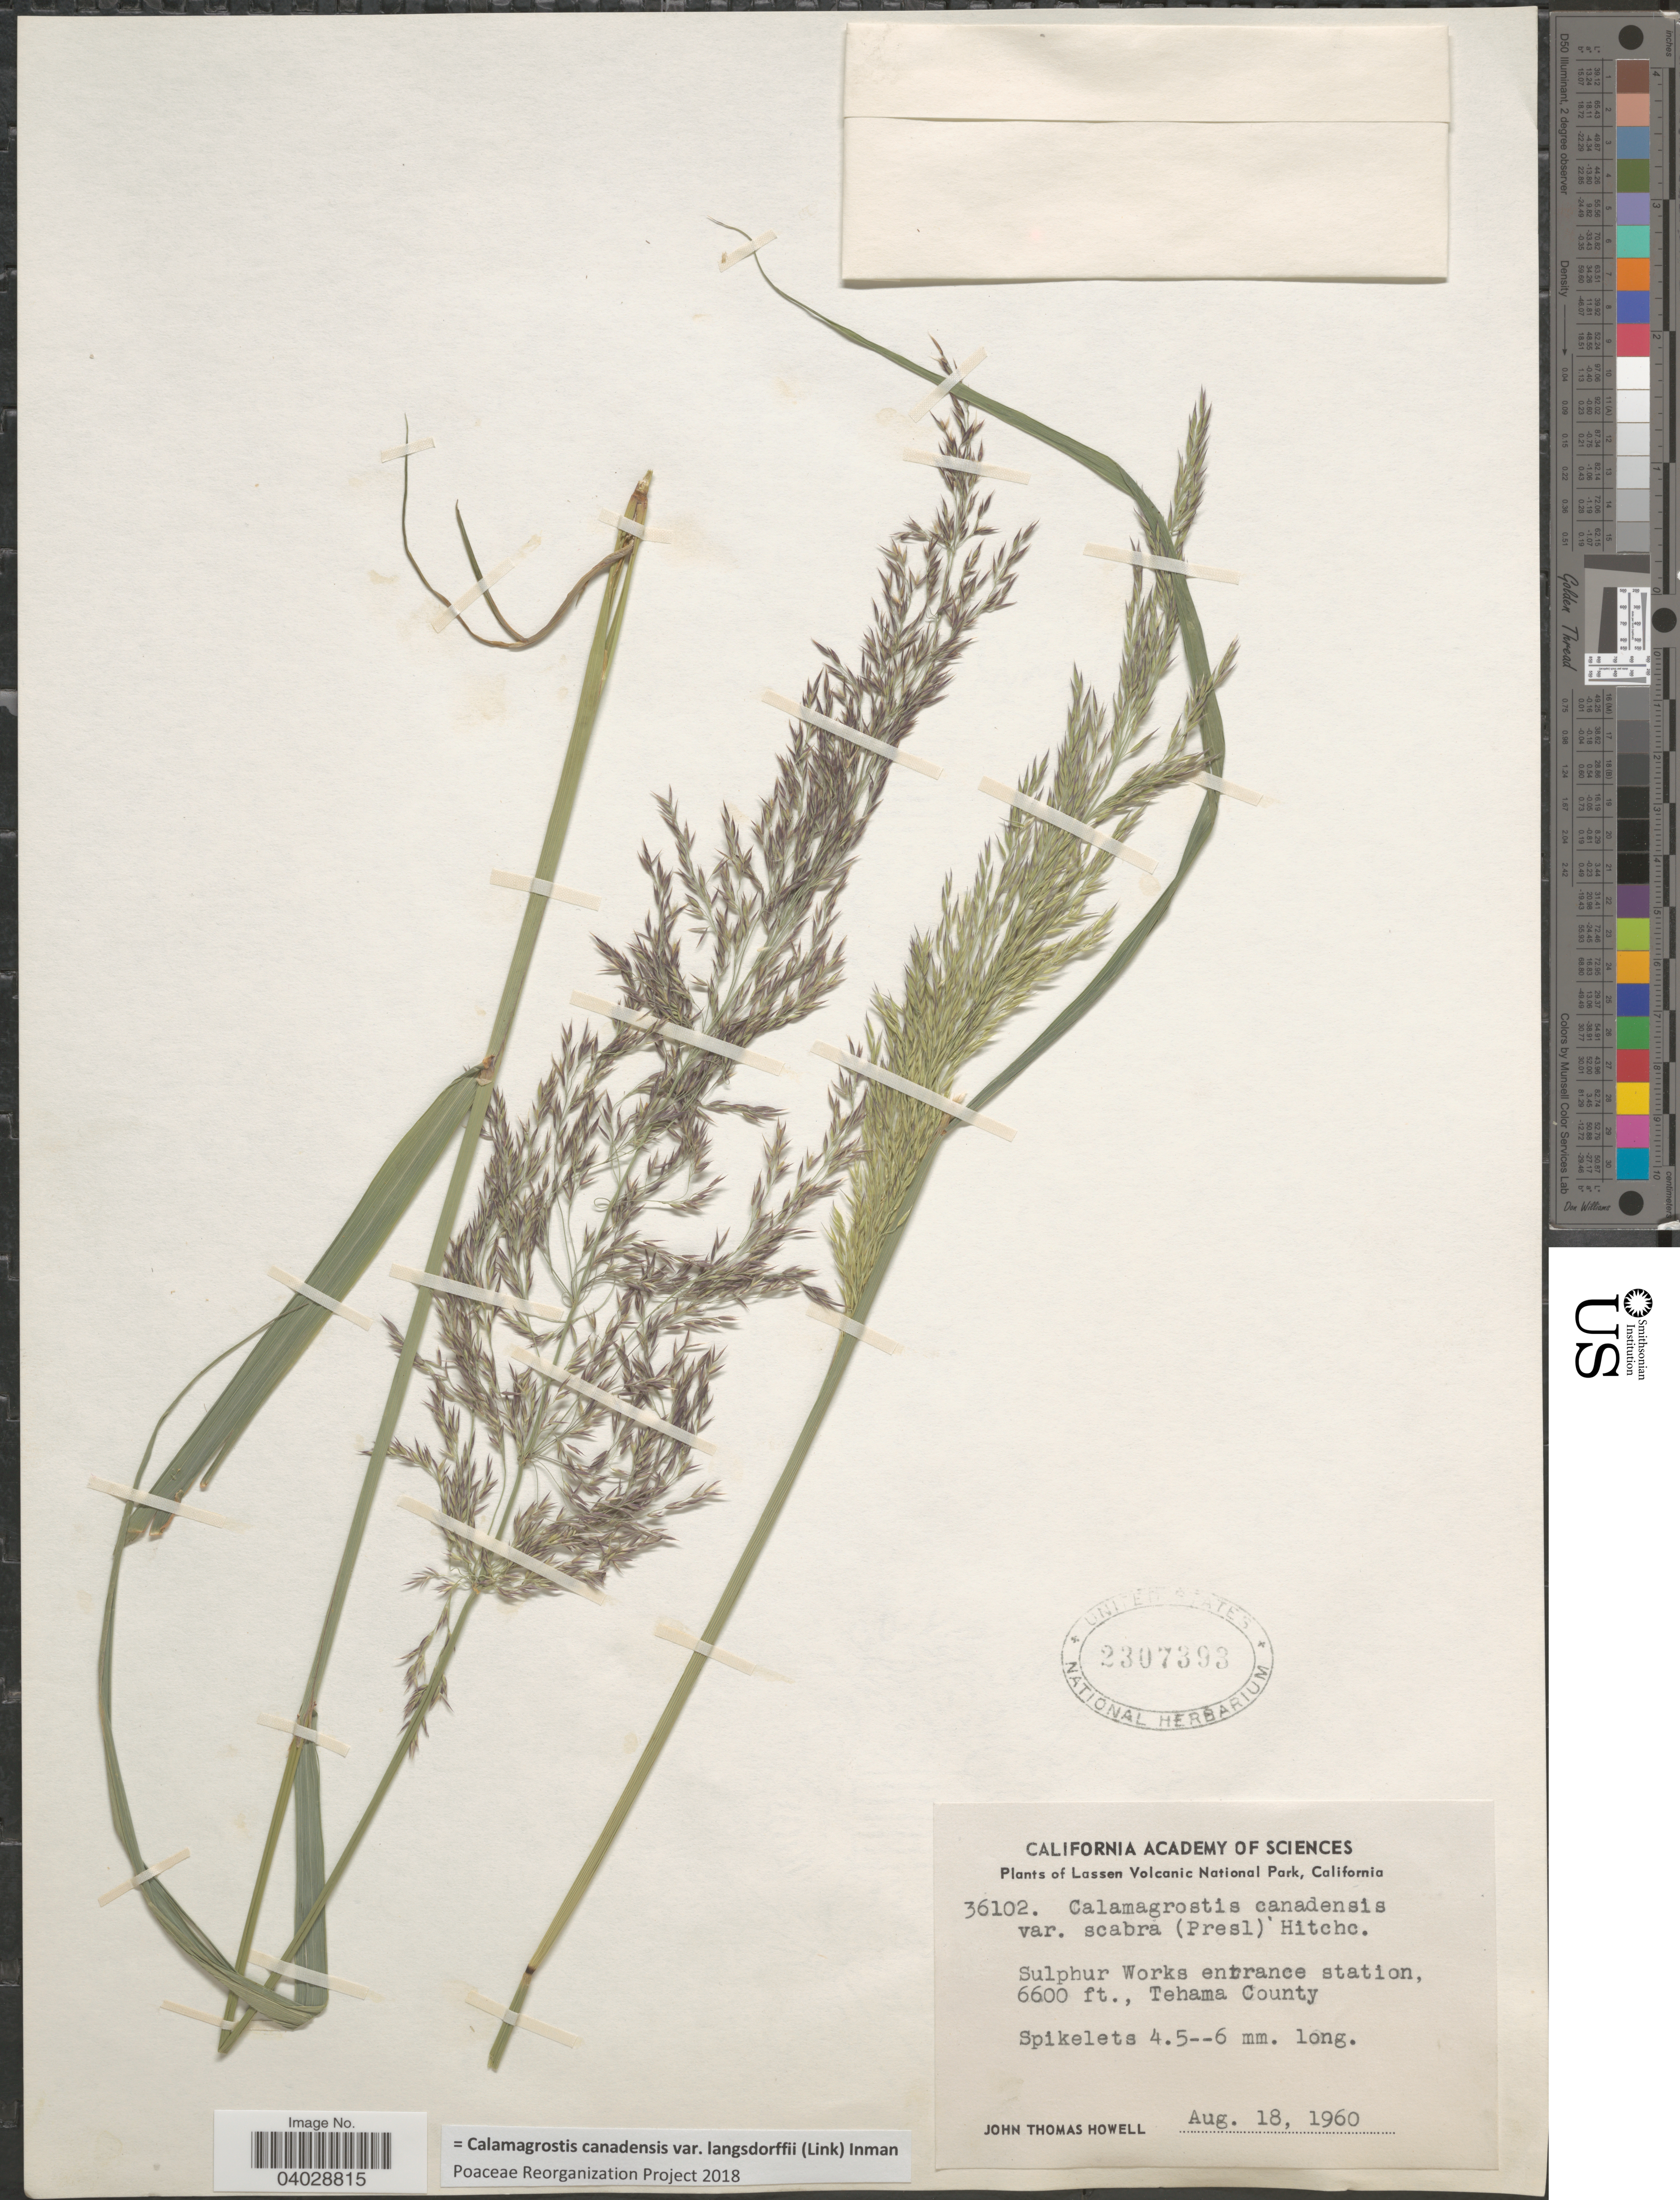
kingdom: Plantae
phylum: Tracheophyta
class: Liliopsida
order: Poales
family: Poaceae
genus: Calamagrostis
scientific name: Calamagrostis canadensis var. langsdorffii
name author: (Link) Inman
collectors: J. T. Howell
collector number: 36102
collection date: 1960-08-18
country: United States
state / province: California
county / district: Tehama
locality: Lassen Volcanic National Park. Sulphur Works entrance station, Tehama County.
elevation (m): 2012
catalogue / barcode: US 2307393